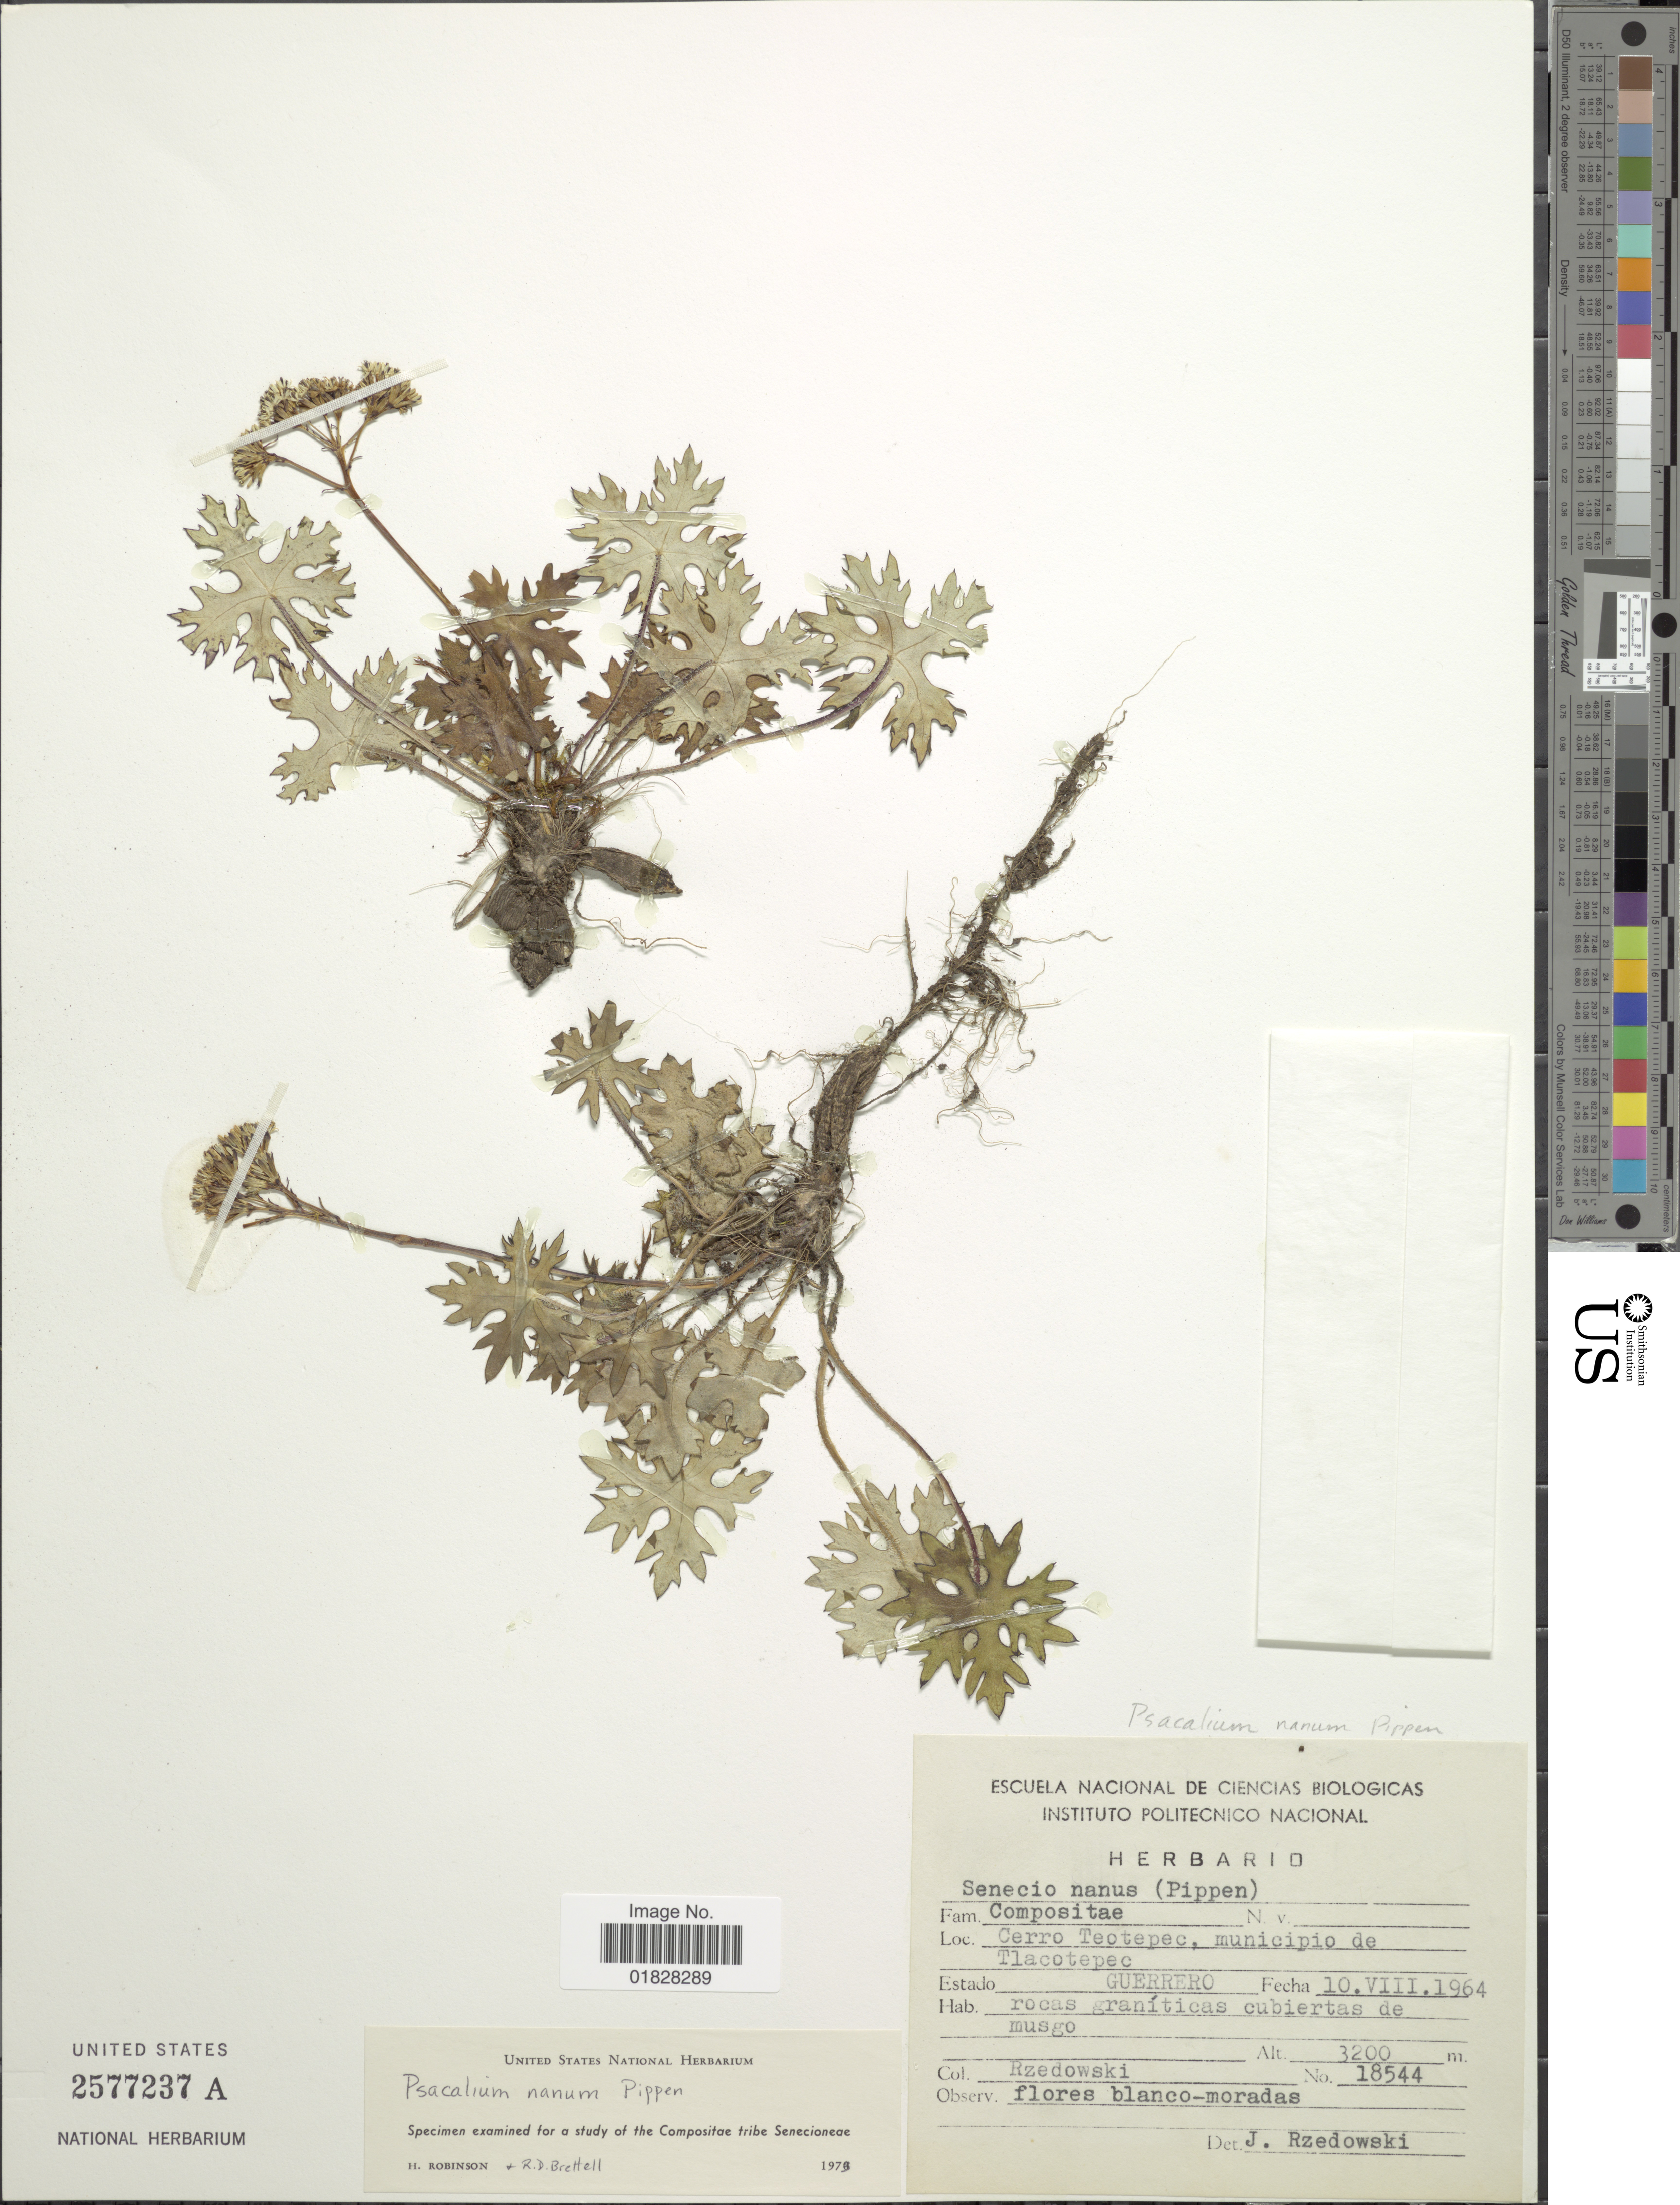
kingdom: Plantae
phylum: Tracheophyta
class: Magnoliopsida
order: Asterales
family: Asteraceae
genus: Psacalium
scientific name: Psacalium nanum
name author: Pippen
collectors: Rzedowski, --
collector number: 18544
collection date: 1964-08-10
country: Mexico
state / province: Guerrero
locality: Cerro Teotepec, municipio de Tlacotepec. Estado Guerrero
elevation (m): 3200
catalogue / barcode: US 2577237A